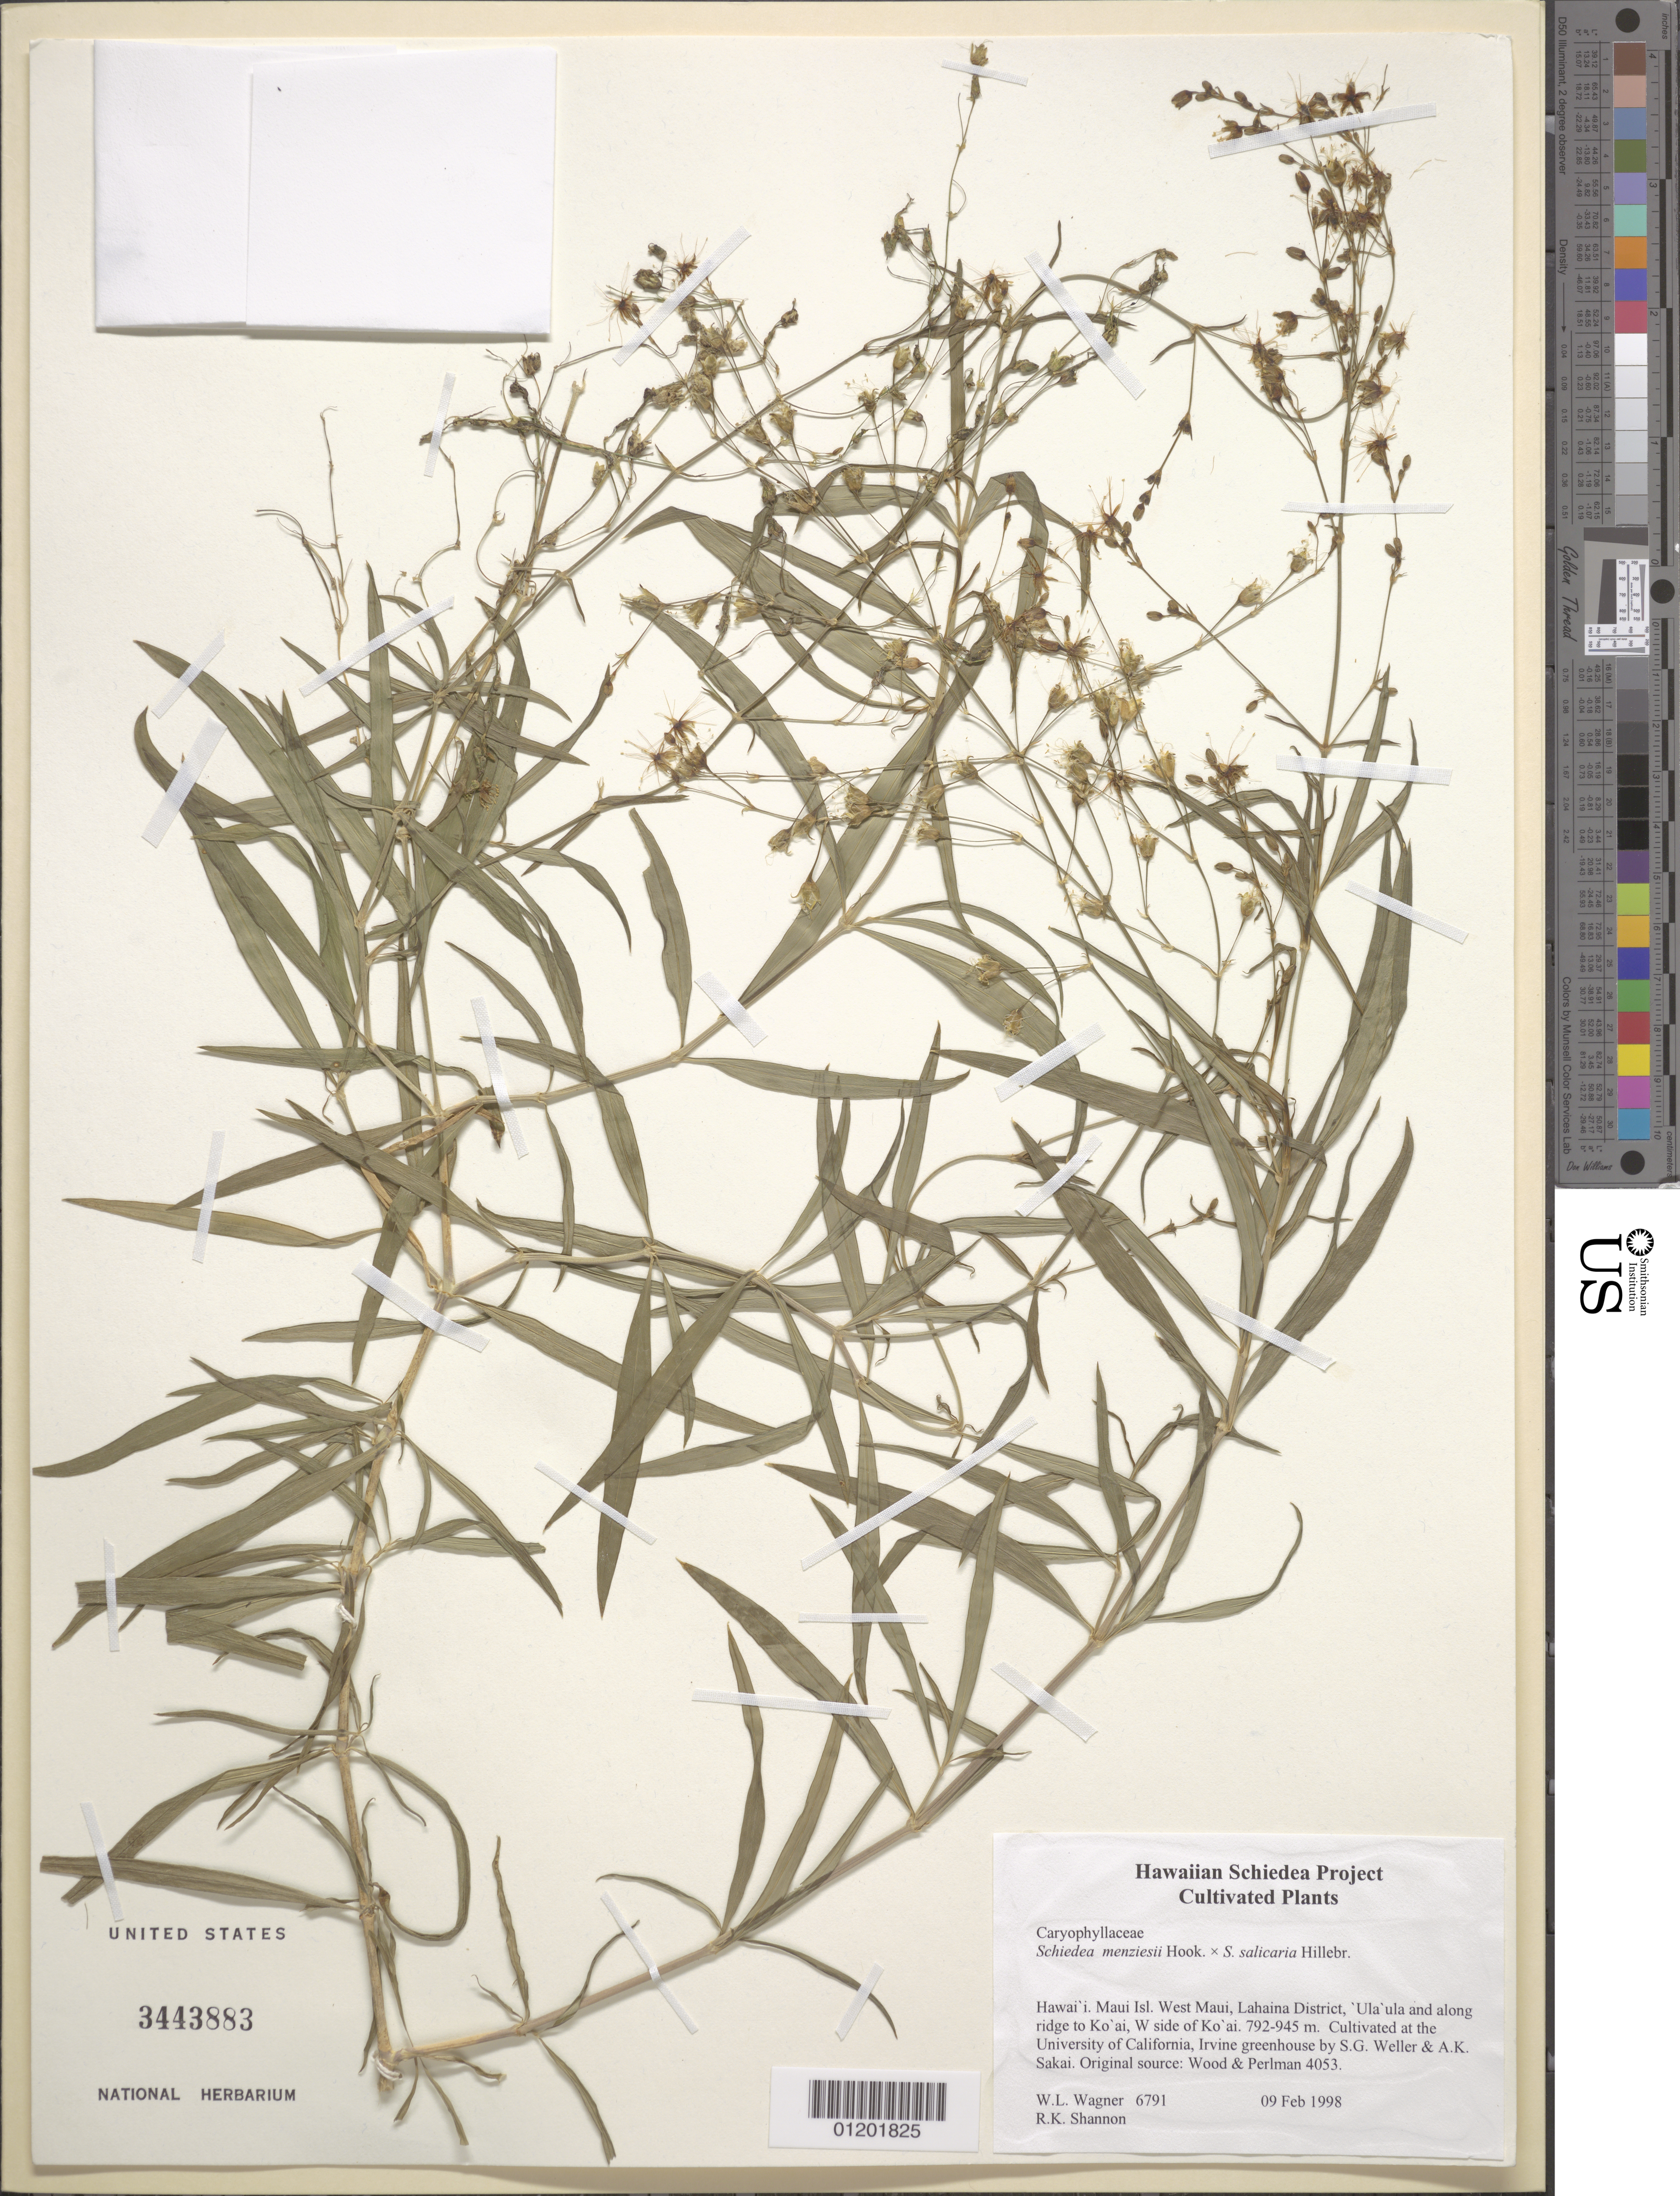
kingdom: Plantae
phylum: Tracheophyta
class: Magnoliopsida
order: Caryophyllales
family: Caryophyllaceae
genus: Schiedea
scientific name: Schiedea menziesii x S. salicaria Hillebr.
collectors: W. L. Wagner & R. Shannon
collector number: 6791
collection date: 1998-02-09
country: United States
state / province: California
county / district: Orange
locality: University of California, Irvine greenhouse.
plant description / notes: Cultivated at the University of California, Irvine greenhouse by S.G. Weller & A.K. Sakai. Original source: Wood & Perlman 4053.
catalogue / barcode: US 3443883